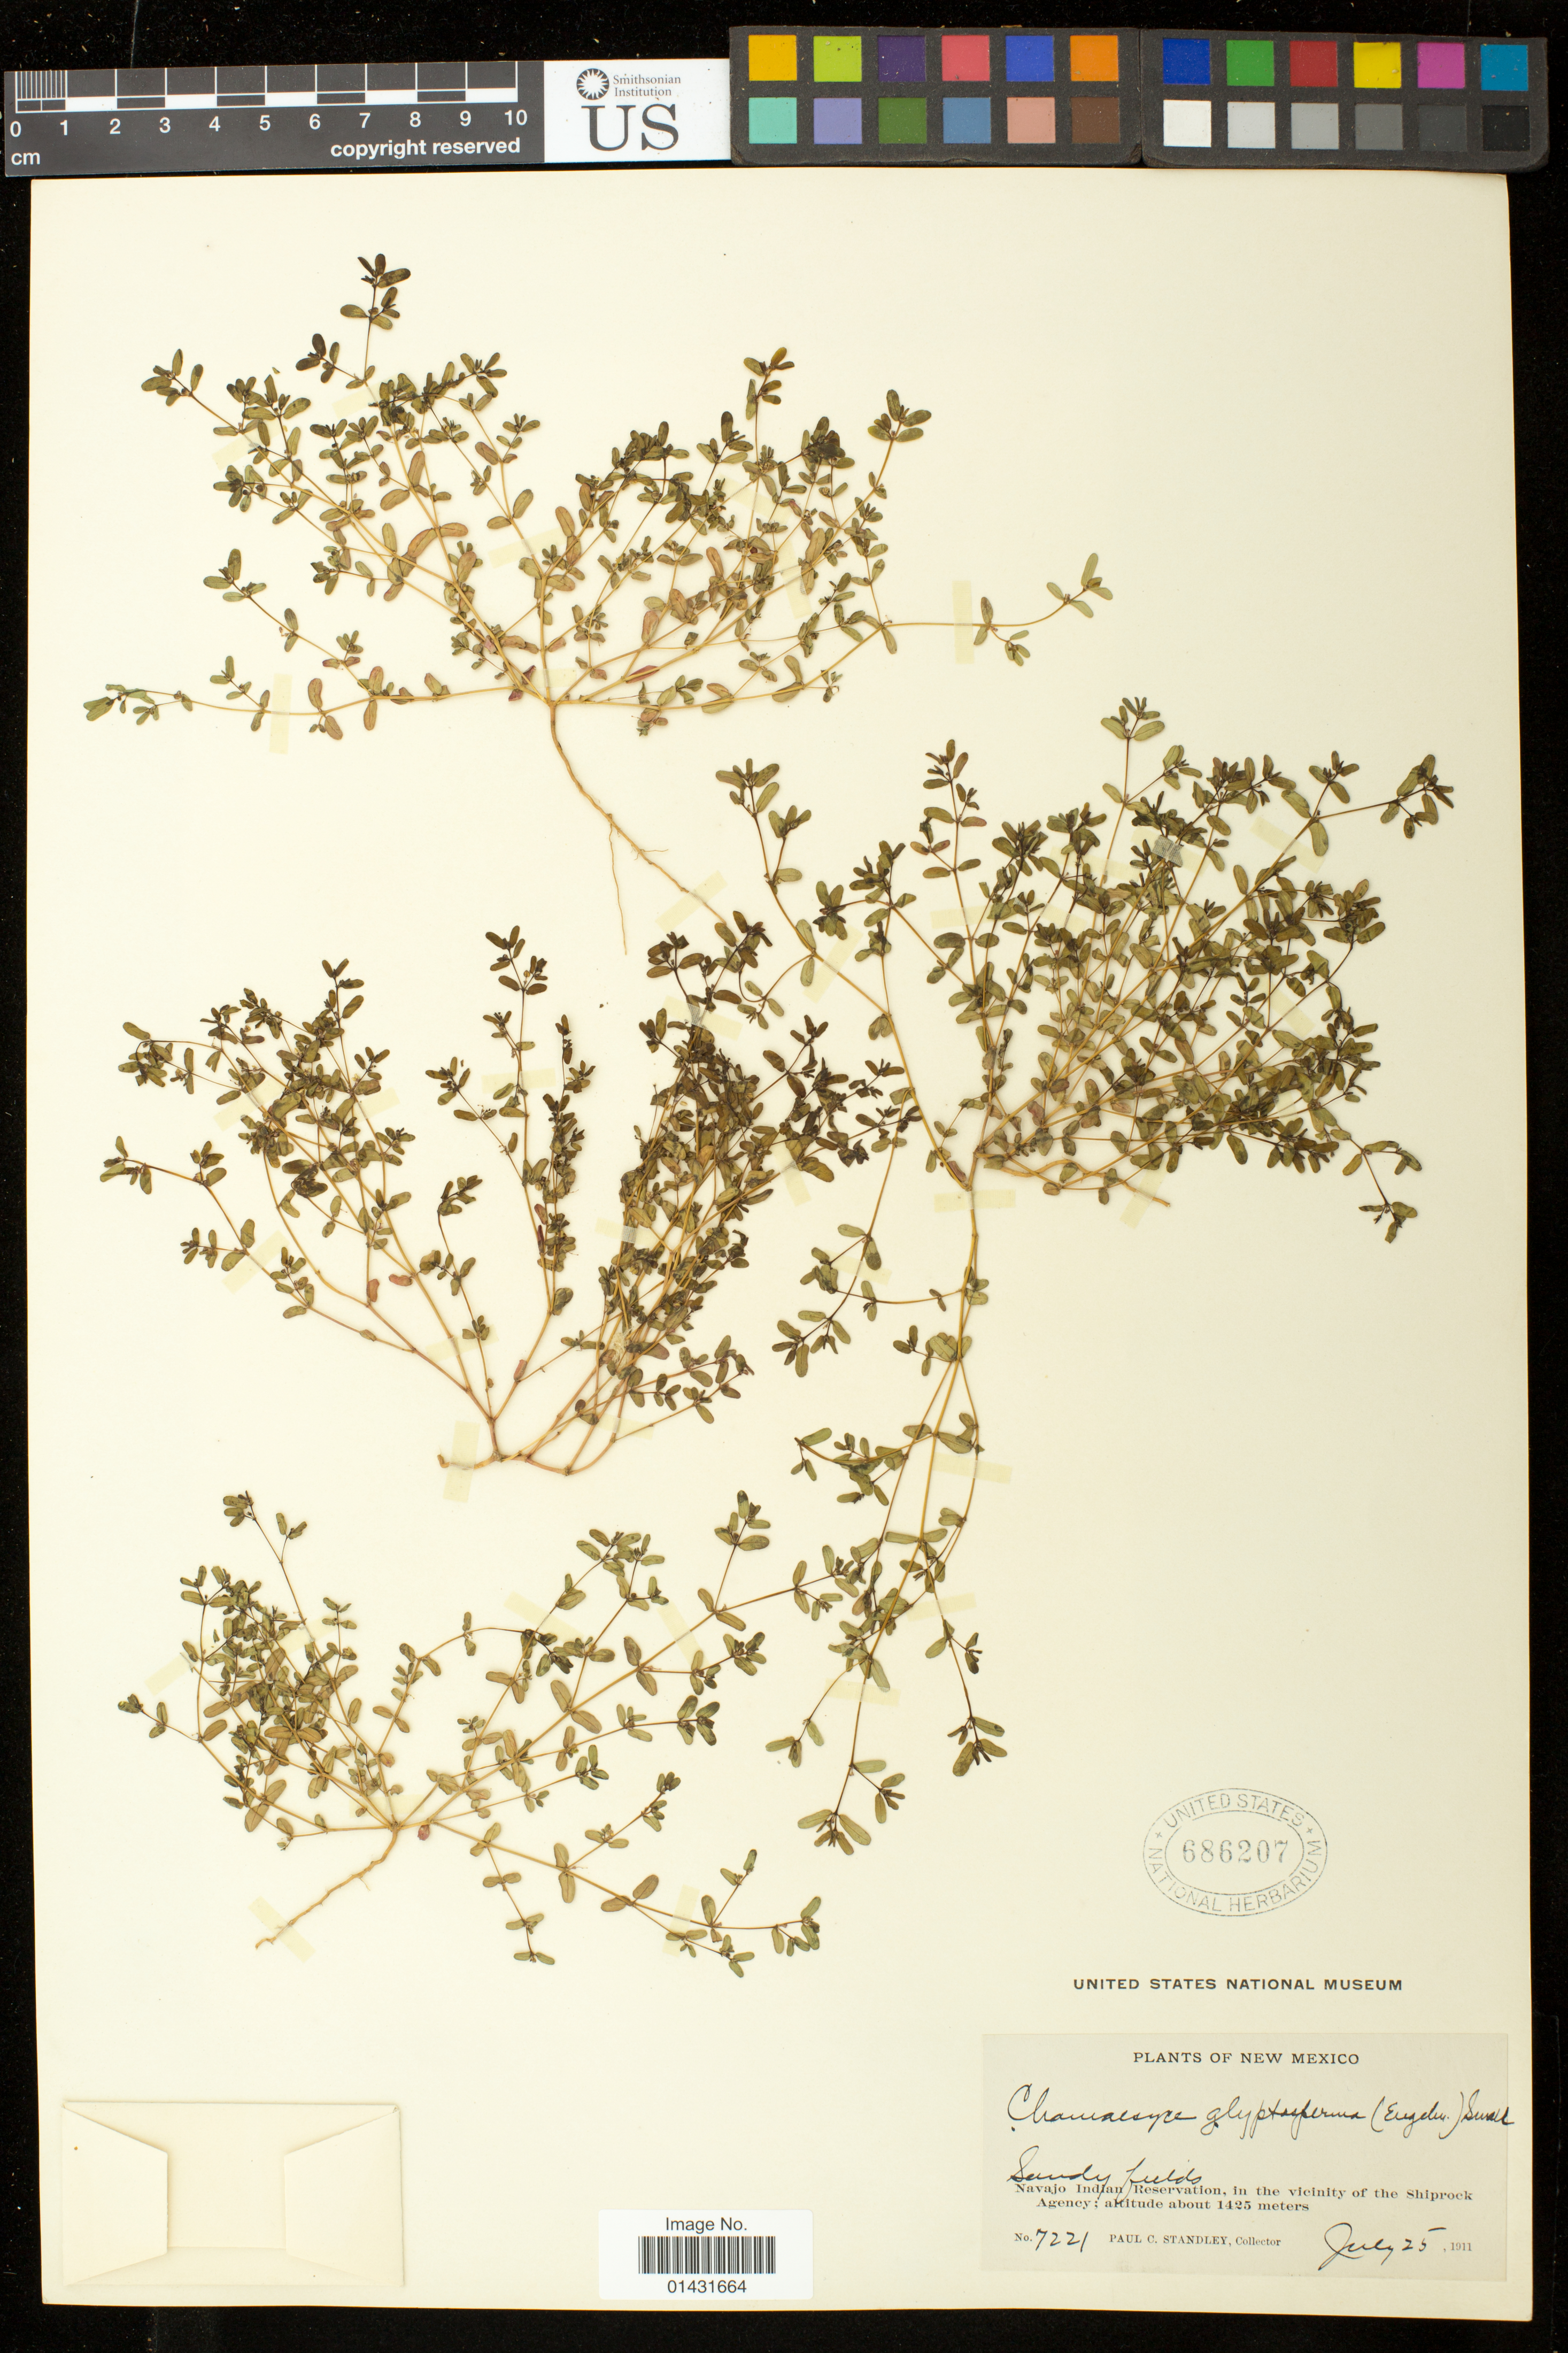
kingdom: Plantae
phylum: Tracheophyta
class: Magnoliopsida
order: Malpighiales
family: Euphorbiaceae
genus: Euphorbia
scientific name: Euphorbia glyptosperma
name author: Engelm.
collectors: P. C. Standley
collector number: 7221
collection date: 1911-07-25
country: United States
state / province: New Mexico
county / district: San Juan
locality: Navajo Indian Reservation, in the vicinity of Shiprock Agency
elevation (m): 1425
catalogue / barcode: US 686207